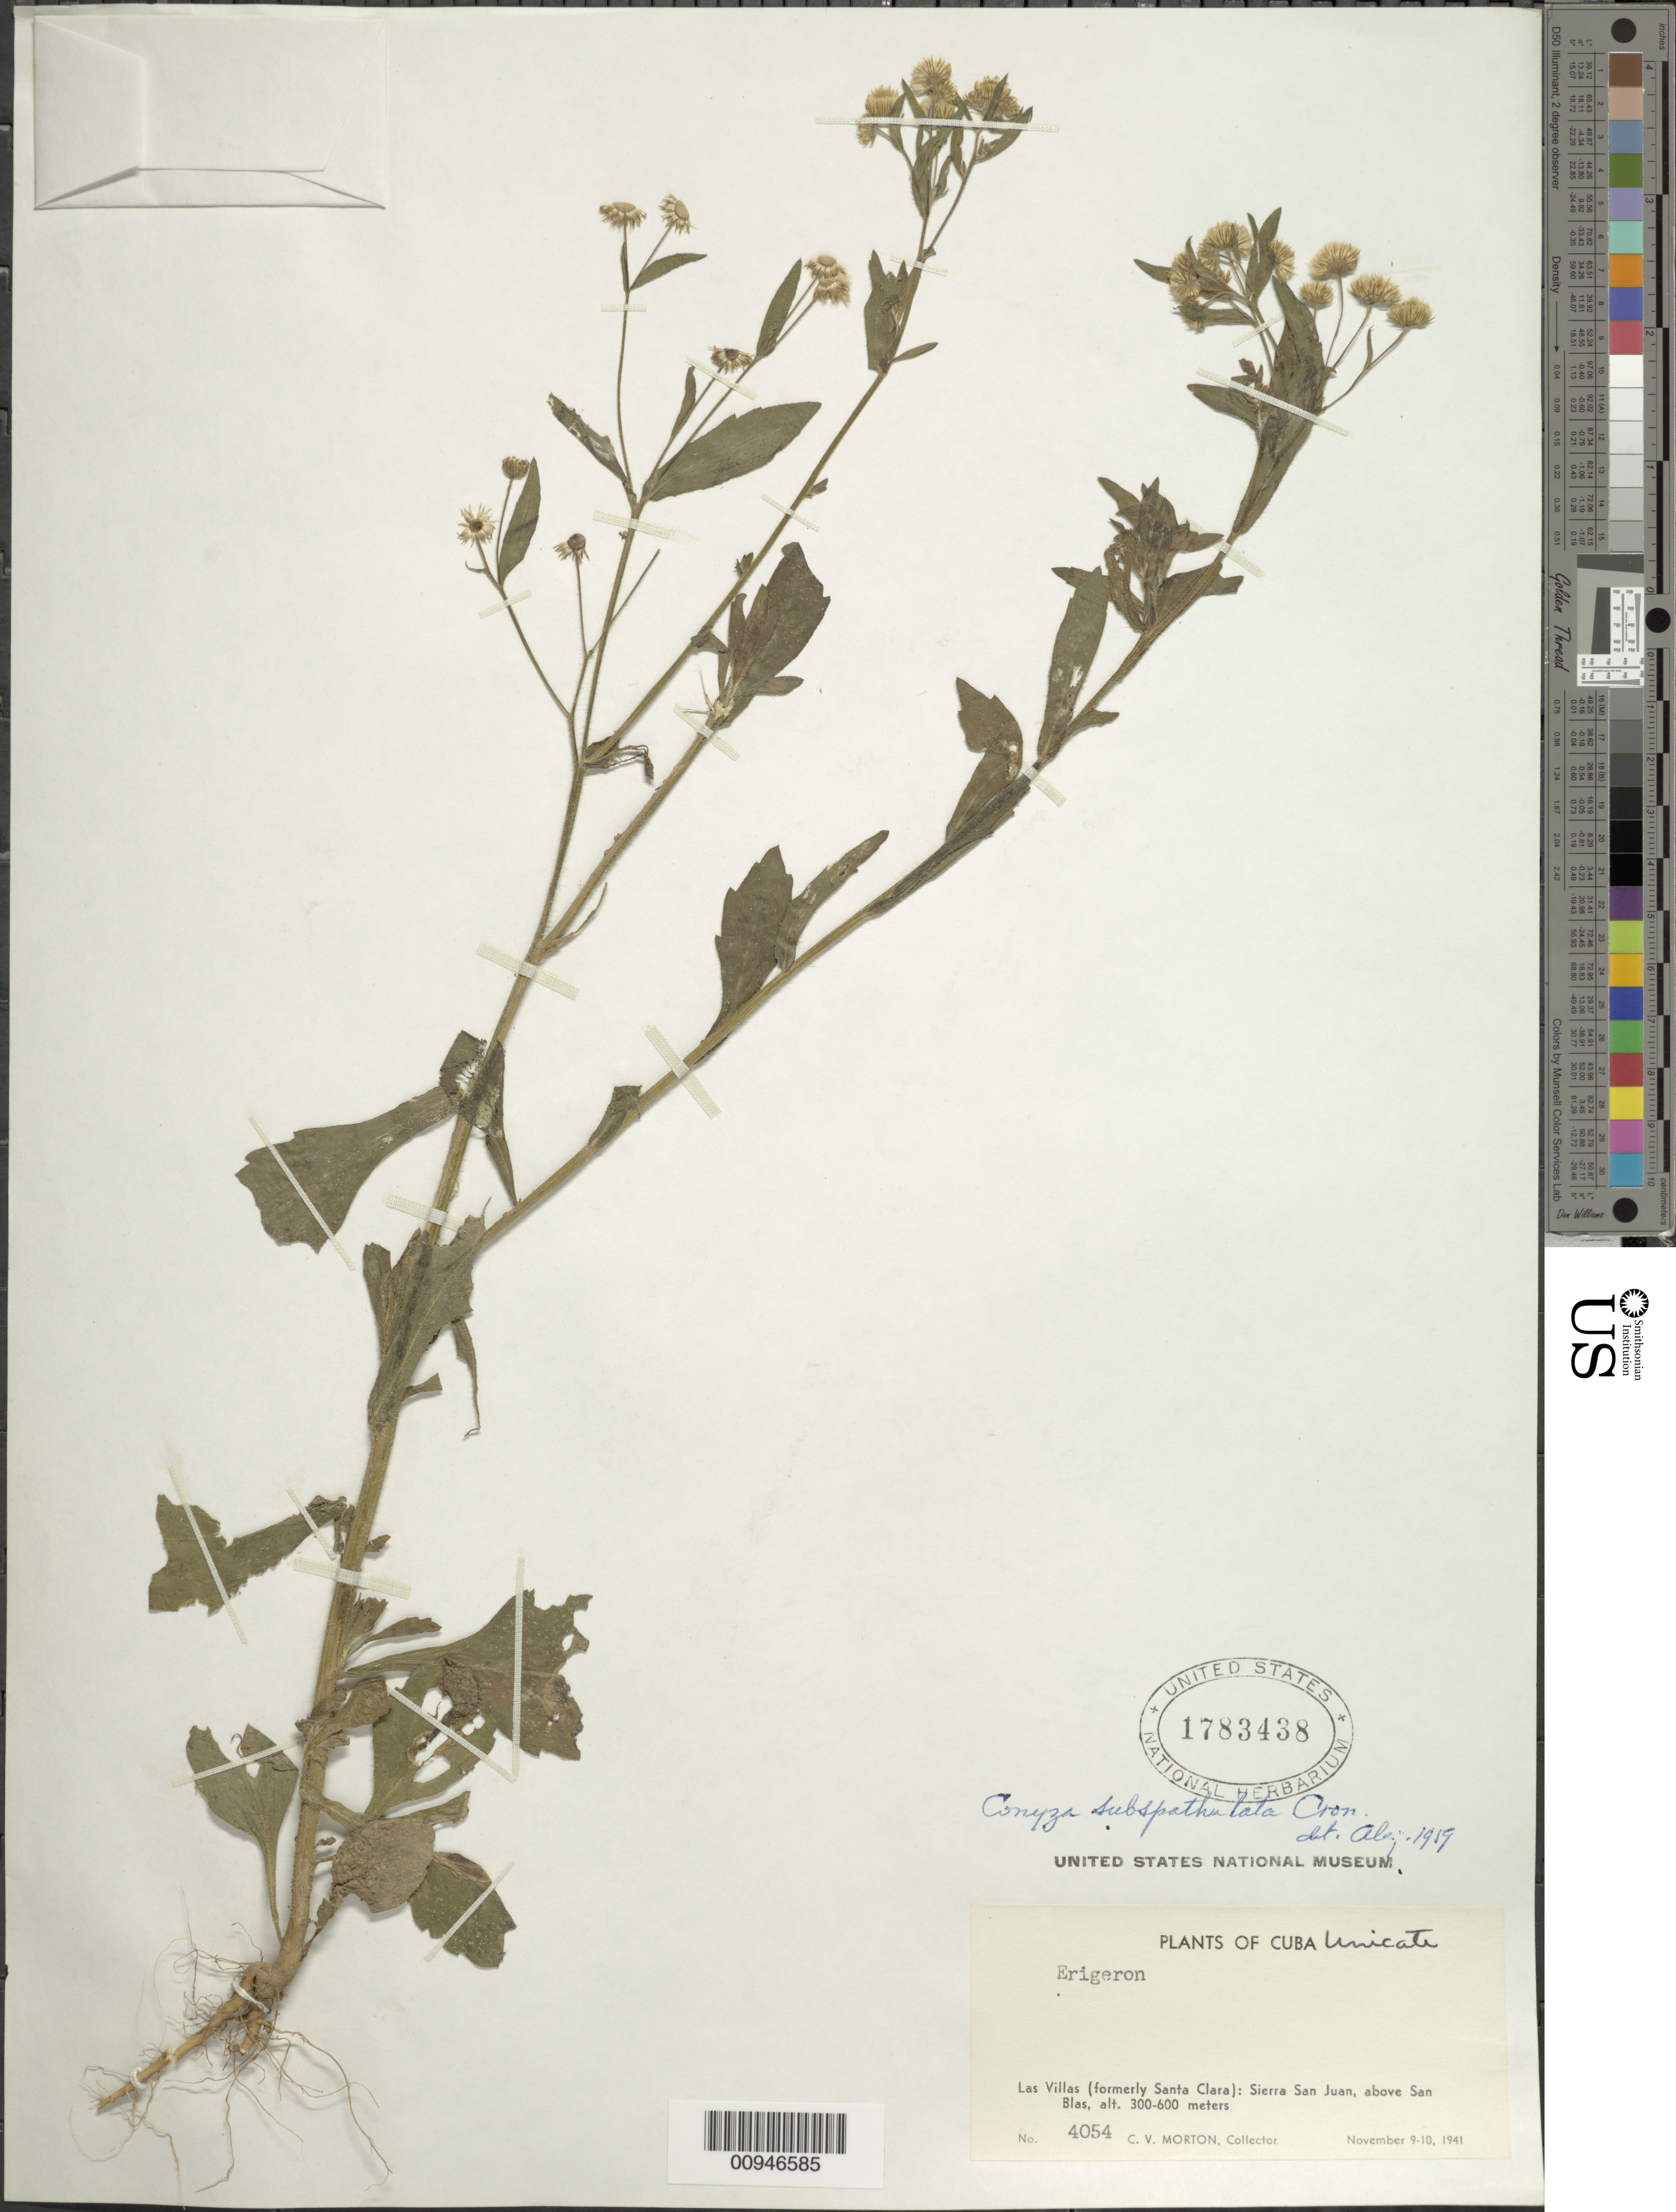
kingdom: Plantae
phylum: Tracheophyta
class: Magnoliopsida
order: Asterales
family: Asteraceae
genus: Conyza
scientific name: Conyza laevigata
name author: (Rich.) Pruski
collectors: C. V. Morton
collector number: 4054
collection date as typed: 09 Nov 1941 to 10 Nov 1941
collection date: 1941-11-09/1941-11-10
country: Cuba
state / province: Las Villas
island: Cuba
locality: Sierra San Juan, above San Blas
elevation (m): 300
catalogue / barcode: US 1783438